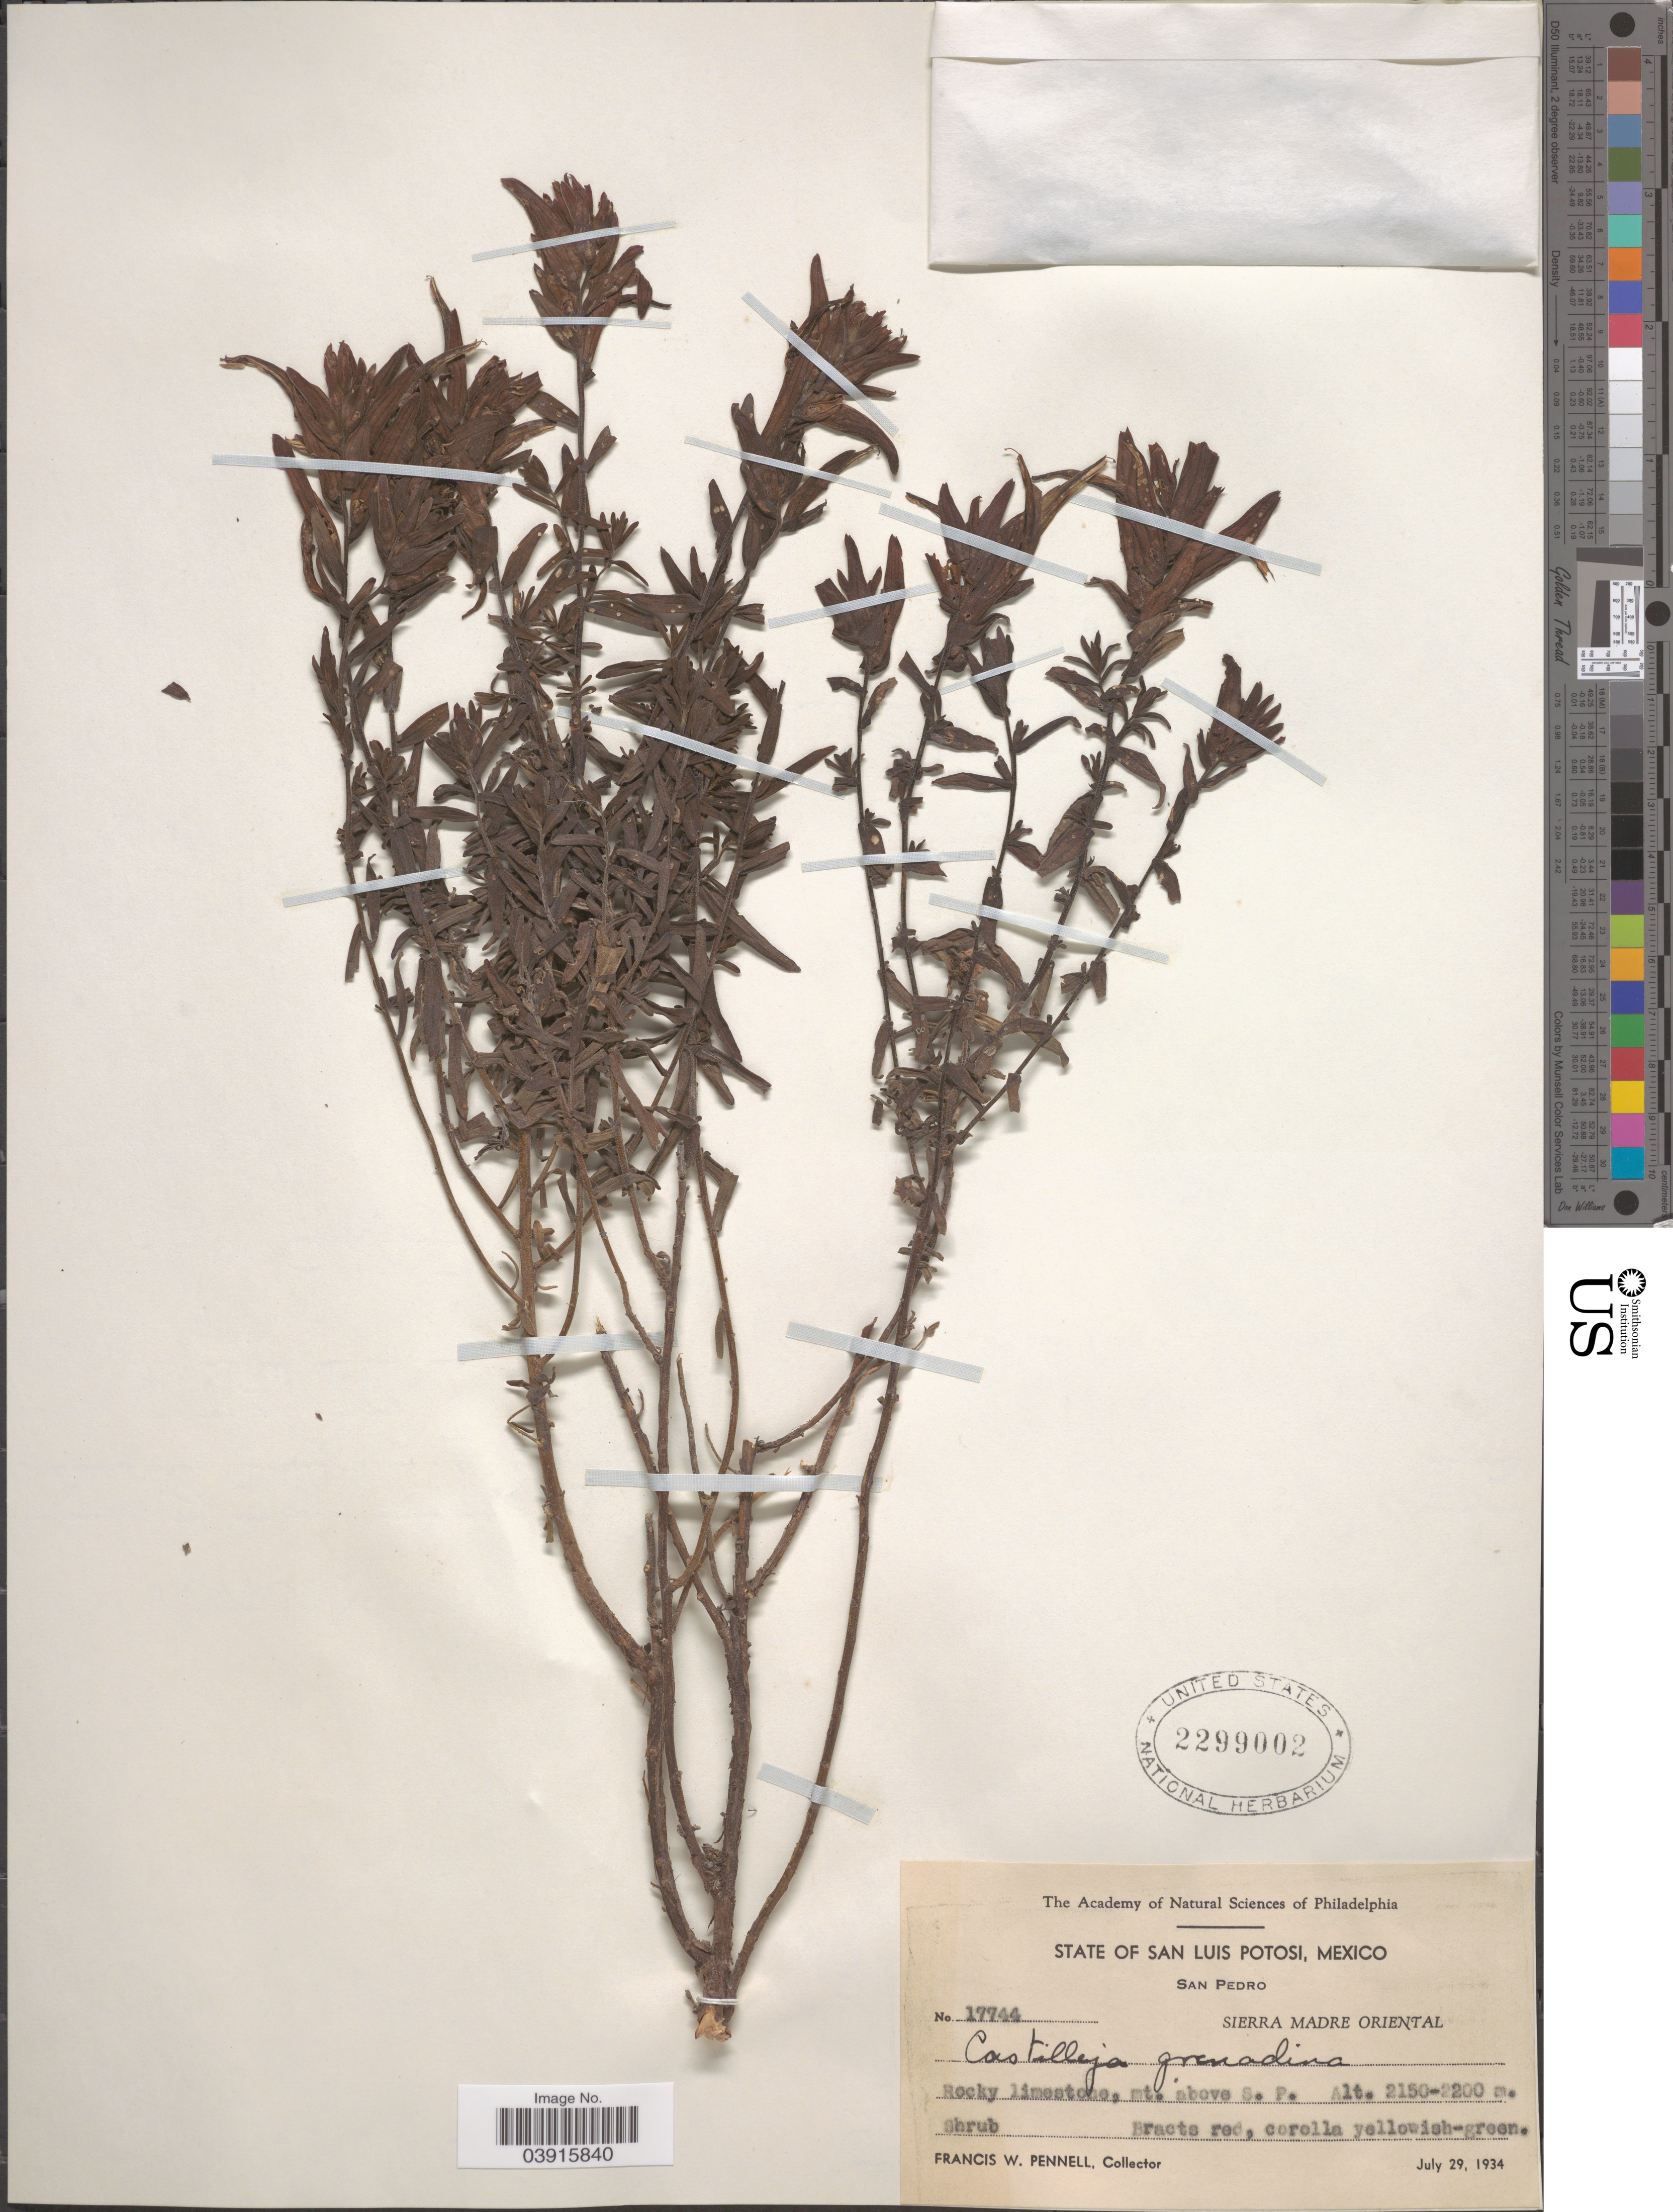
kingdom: Plantae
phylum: Tracheophyta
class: Magnoliopsida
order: Lamiales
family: Orobanchaceae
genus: Castilleja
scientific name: Castilleja tenuiflora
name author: Benth.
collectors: F. W. Pennell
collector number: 17744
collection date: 1934-07-29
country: Mexico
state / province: San Luis Potosí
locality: San Pedro. Sierra Madre Oriental. Rocky limestone, mt. above S. P.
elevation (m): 2150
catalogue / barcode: US 2299002